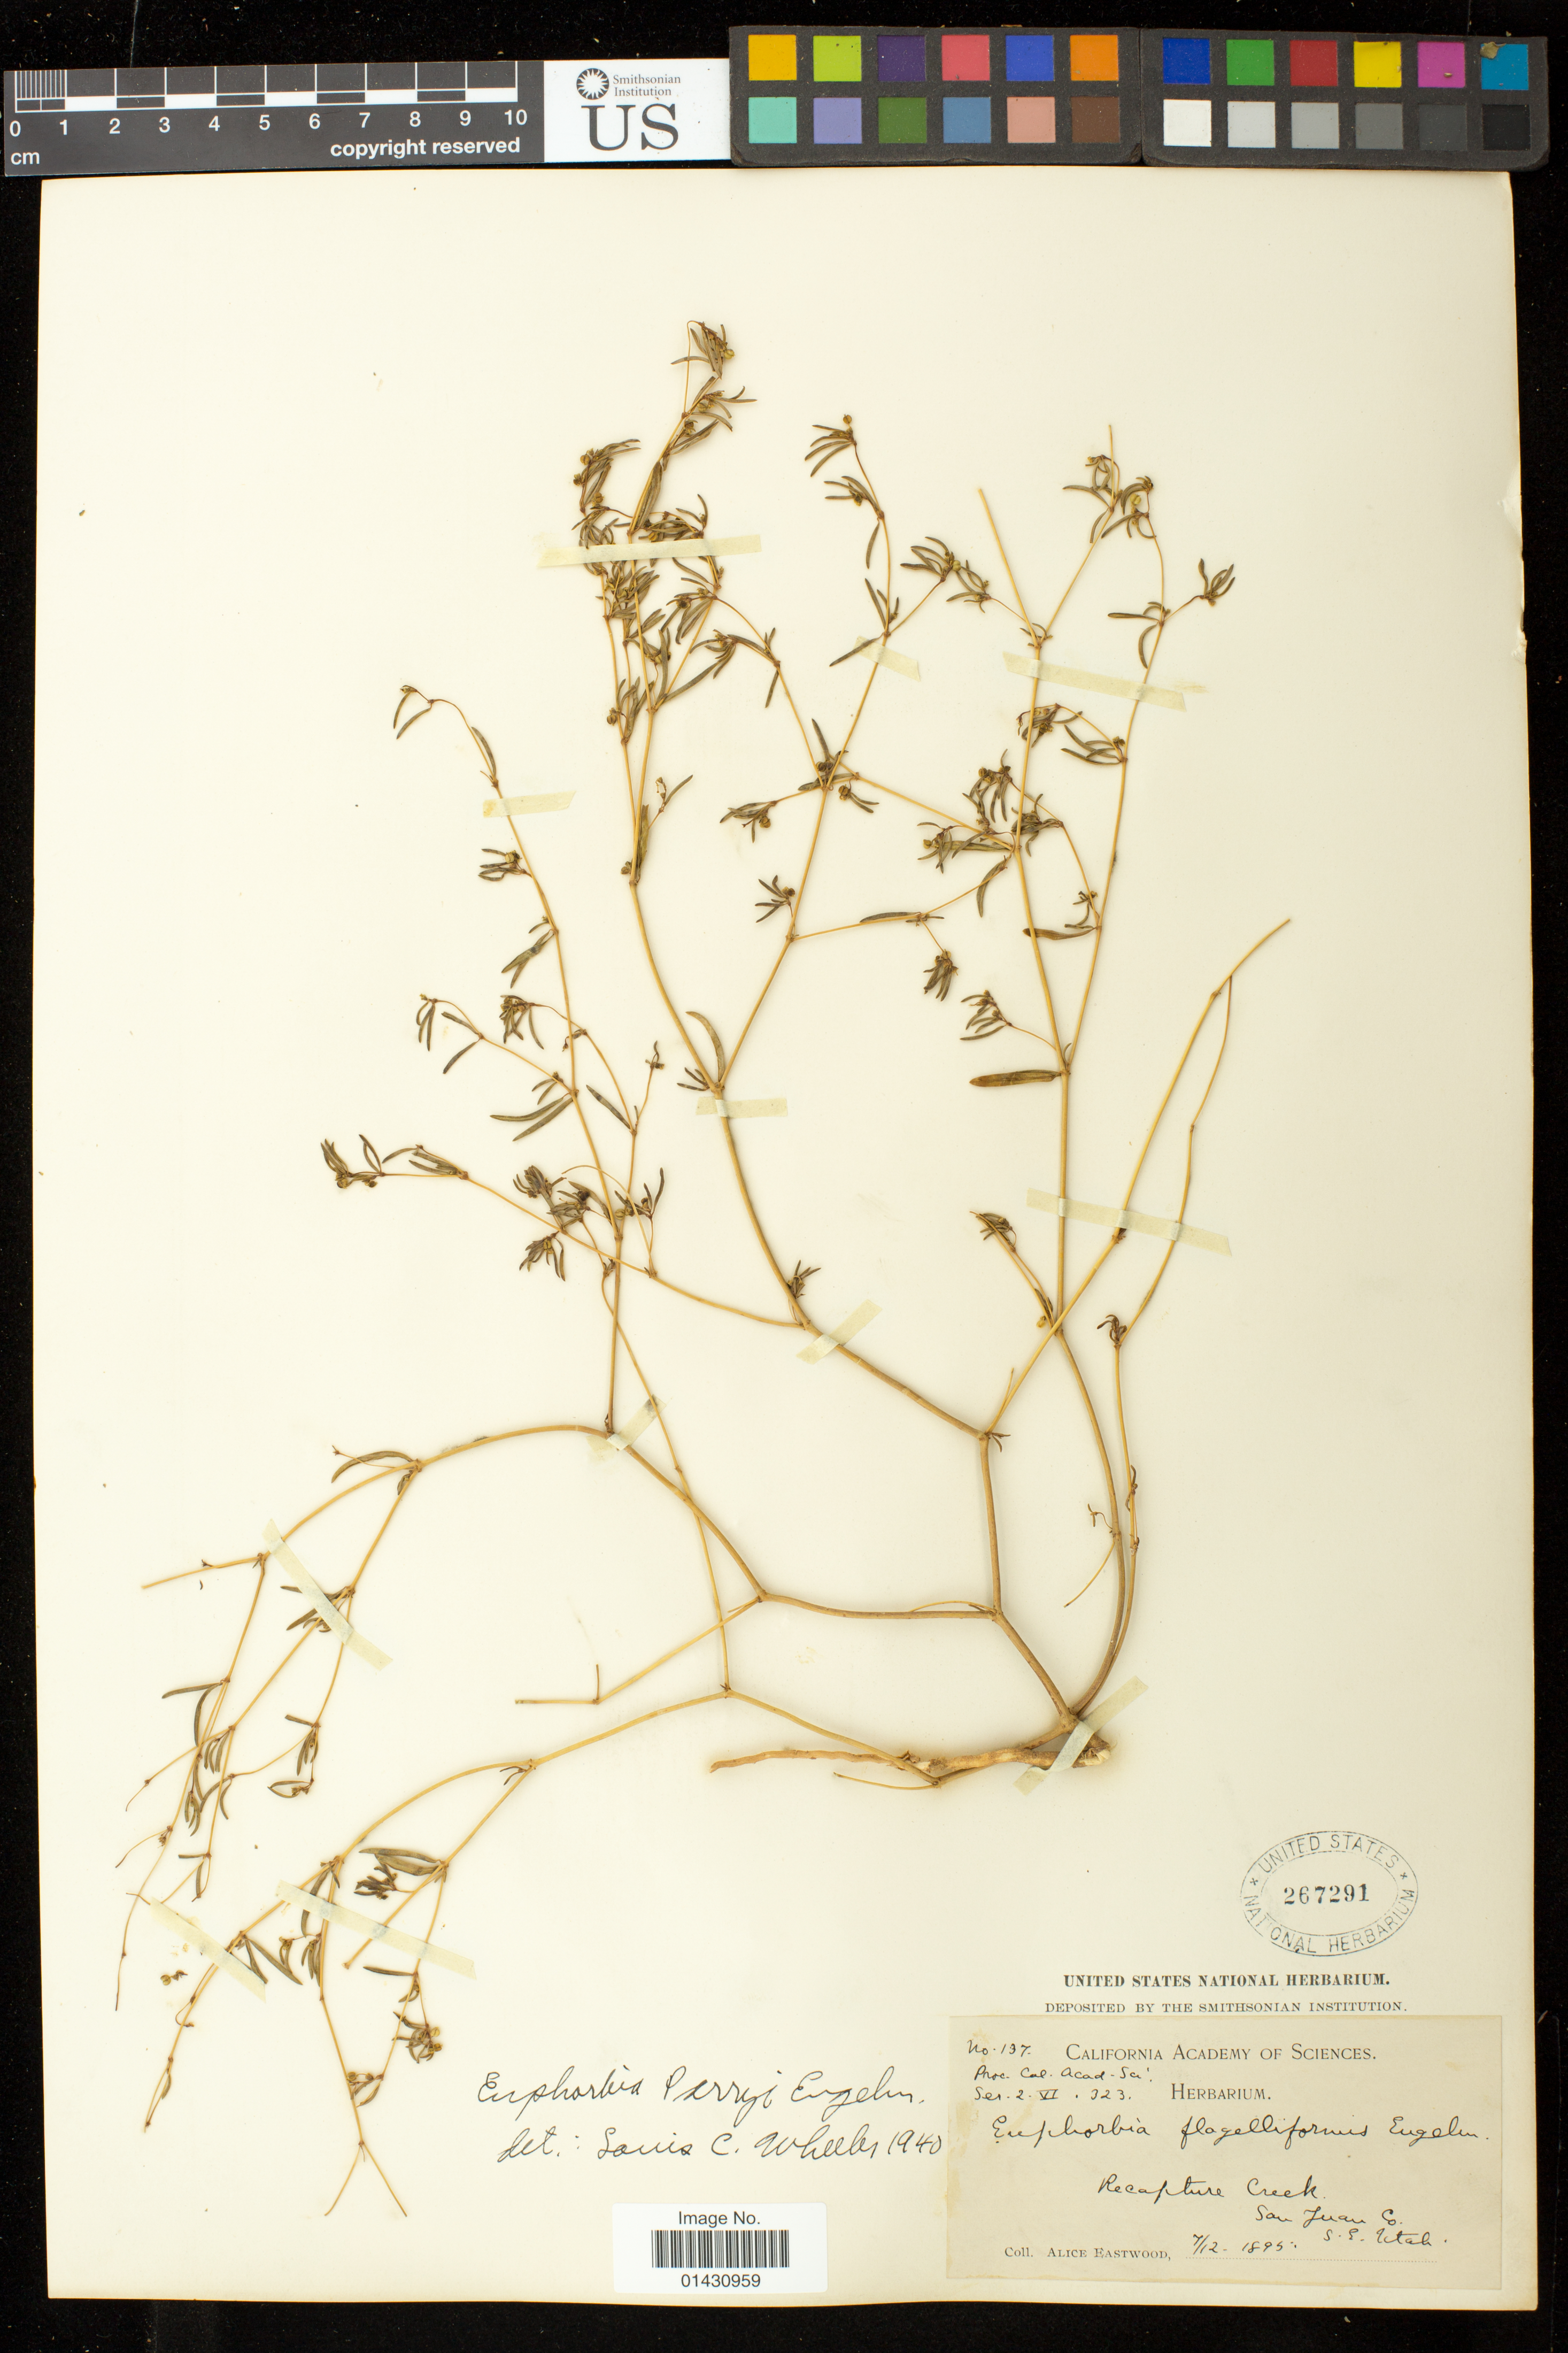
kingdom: Plantae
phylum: Tracheophyta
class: Magnoliopsida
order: Malpighiales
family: Euphorbiaceae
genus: Euphorbia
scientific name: Euphorbia parryi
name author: Engelm.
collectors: A. Eastwood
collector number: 137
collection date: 1895-07-12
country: United States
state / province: Utah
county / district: San Juan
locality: Recapture Creek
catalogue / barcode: US 267291